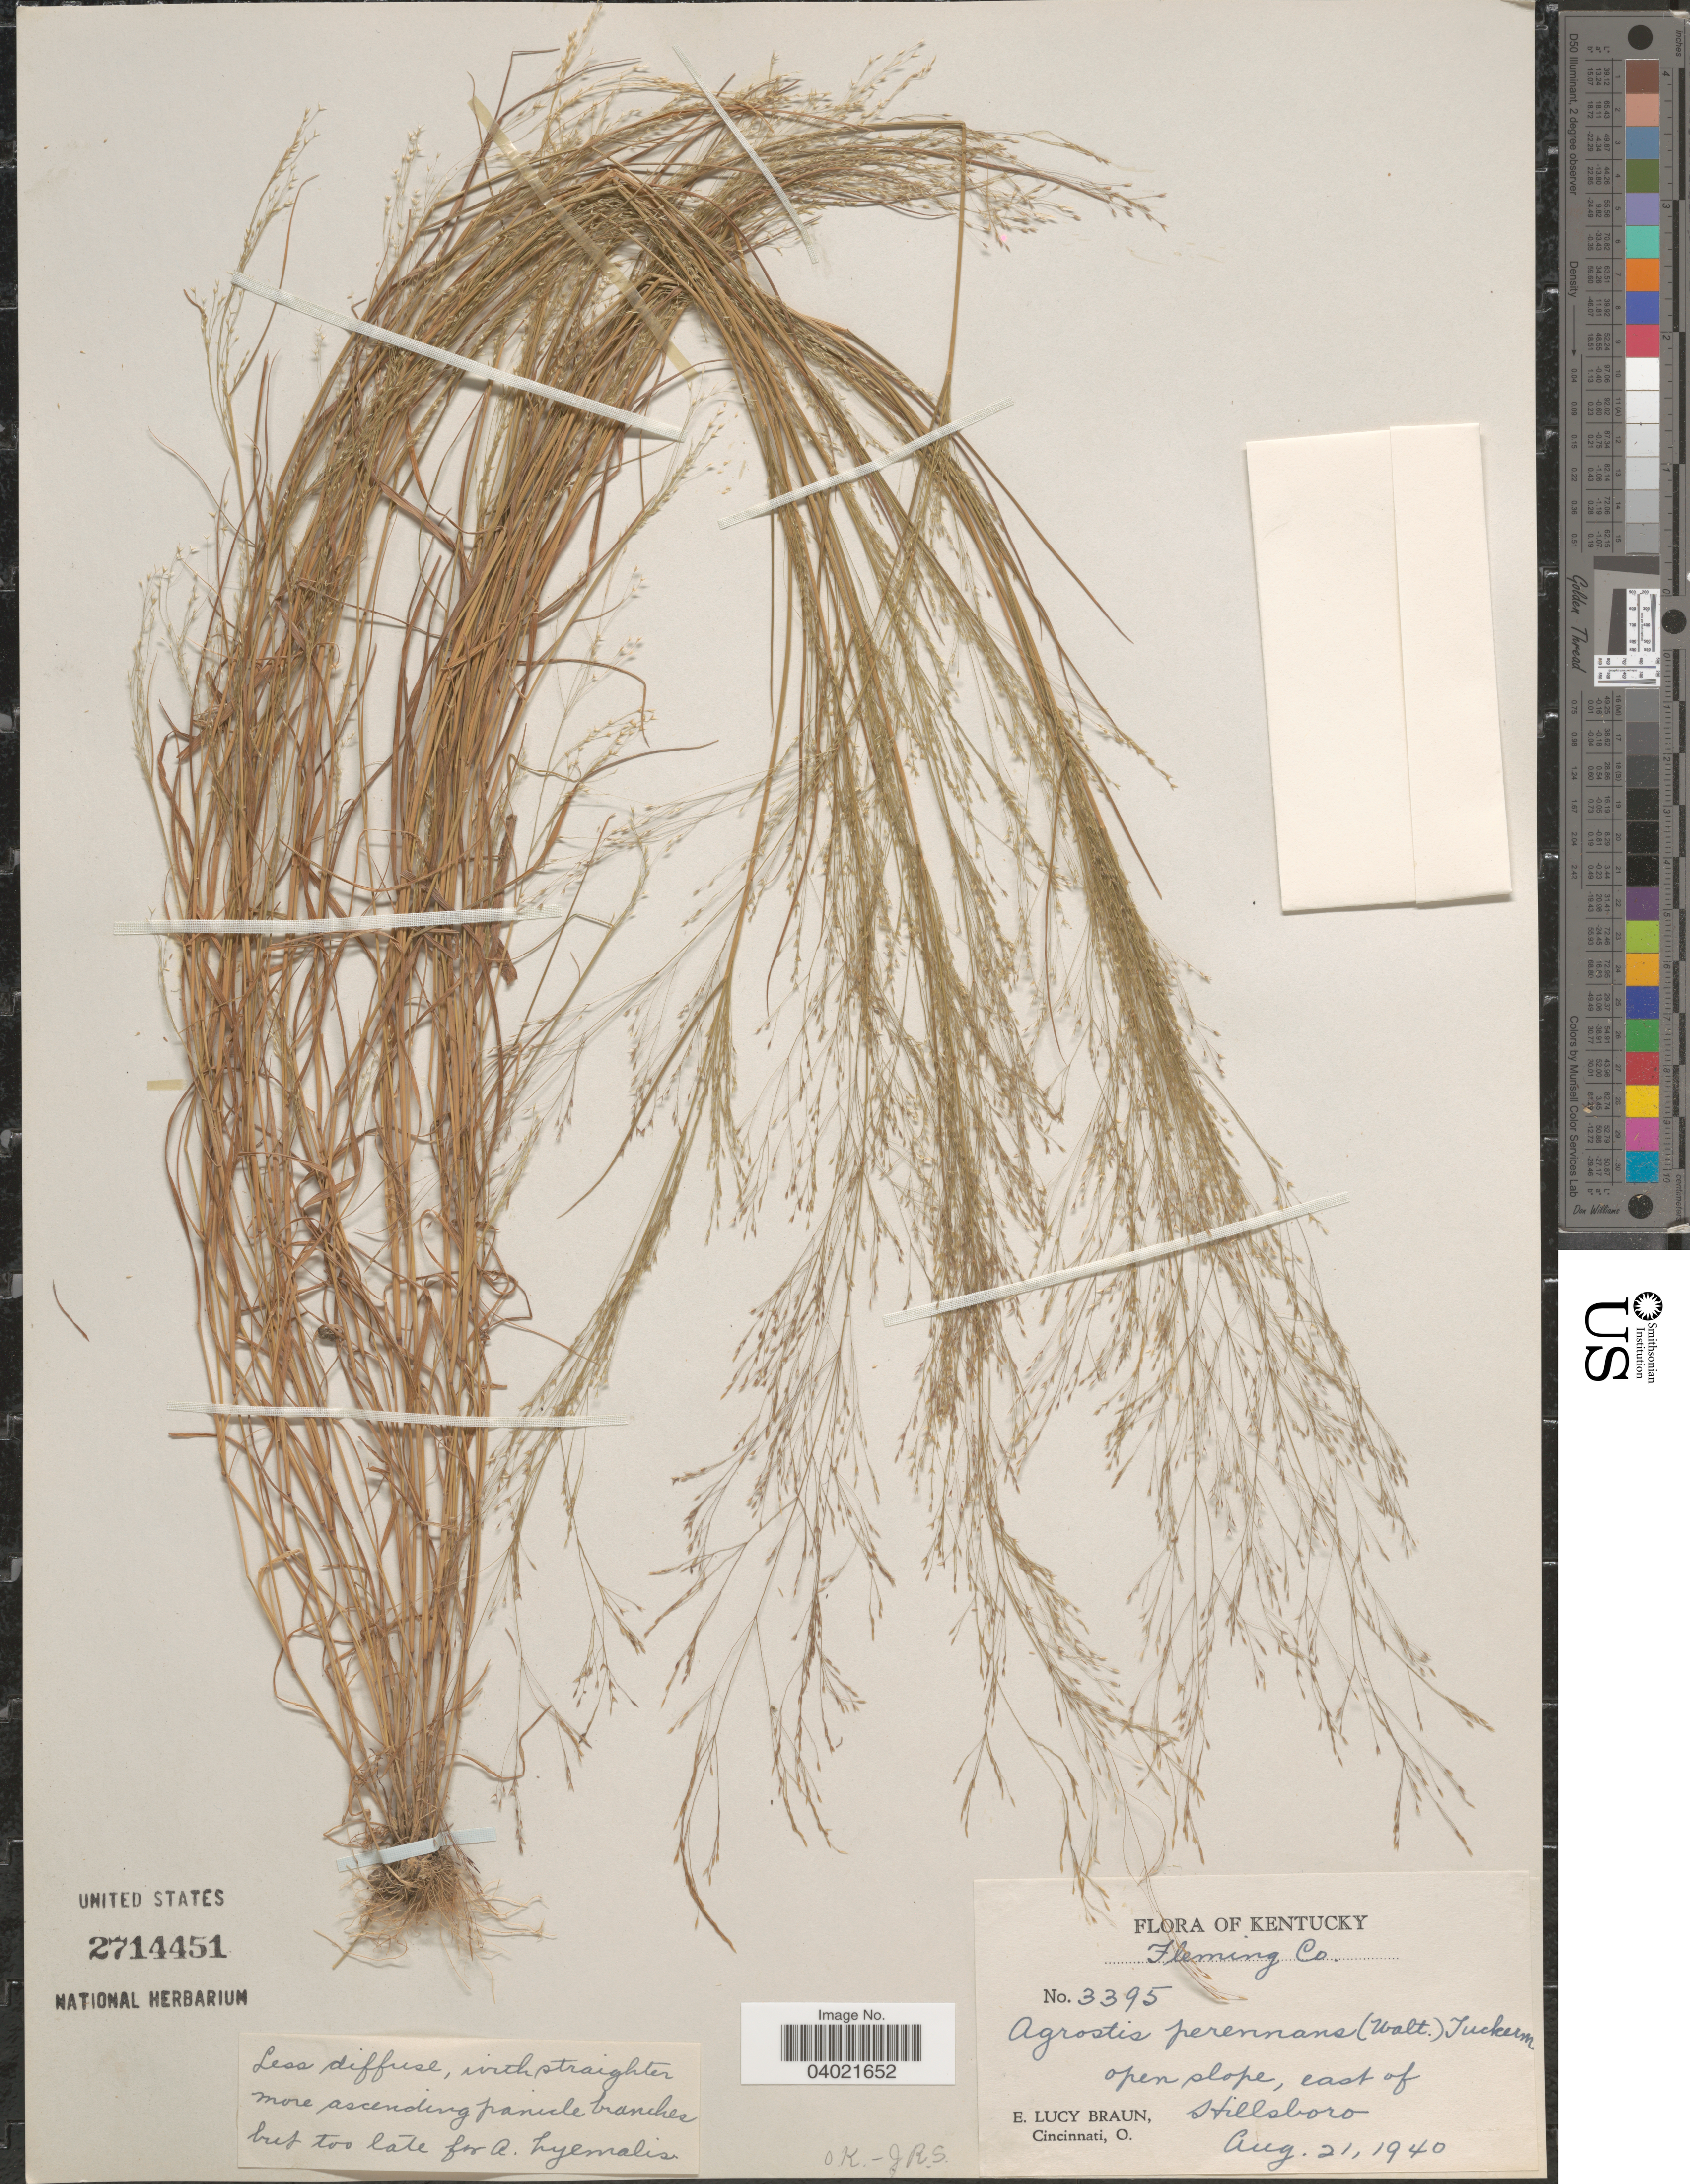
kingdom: Plantae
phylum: Tracheophyta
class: Liliopsida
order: Poales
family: Poaceae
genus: Agrostis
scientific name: Agrostis perennans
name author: (Walter) Tuck.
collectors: E. L. Braun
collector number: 3395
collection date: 1940-08-21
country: United States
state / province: Kentucky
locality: Fleming Co. Open slope, east of Hillsboro.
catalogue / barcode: US 2714451